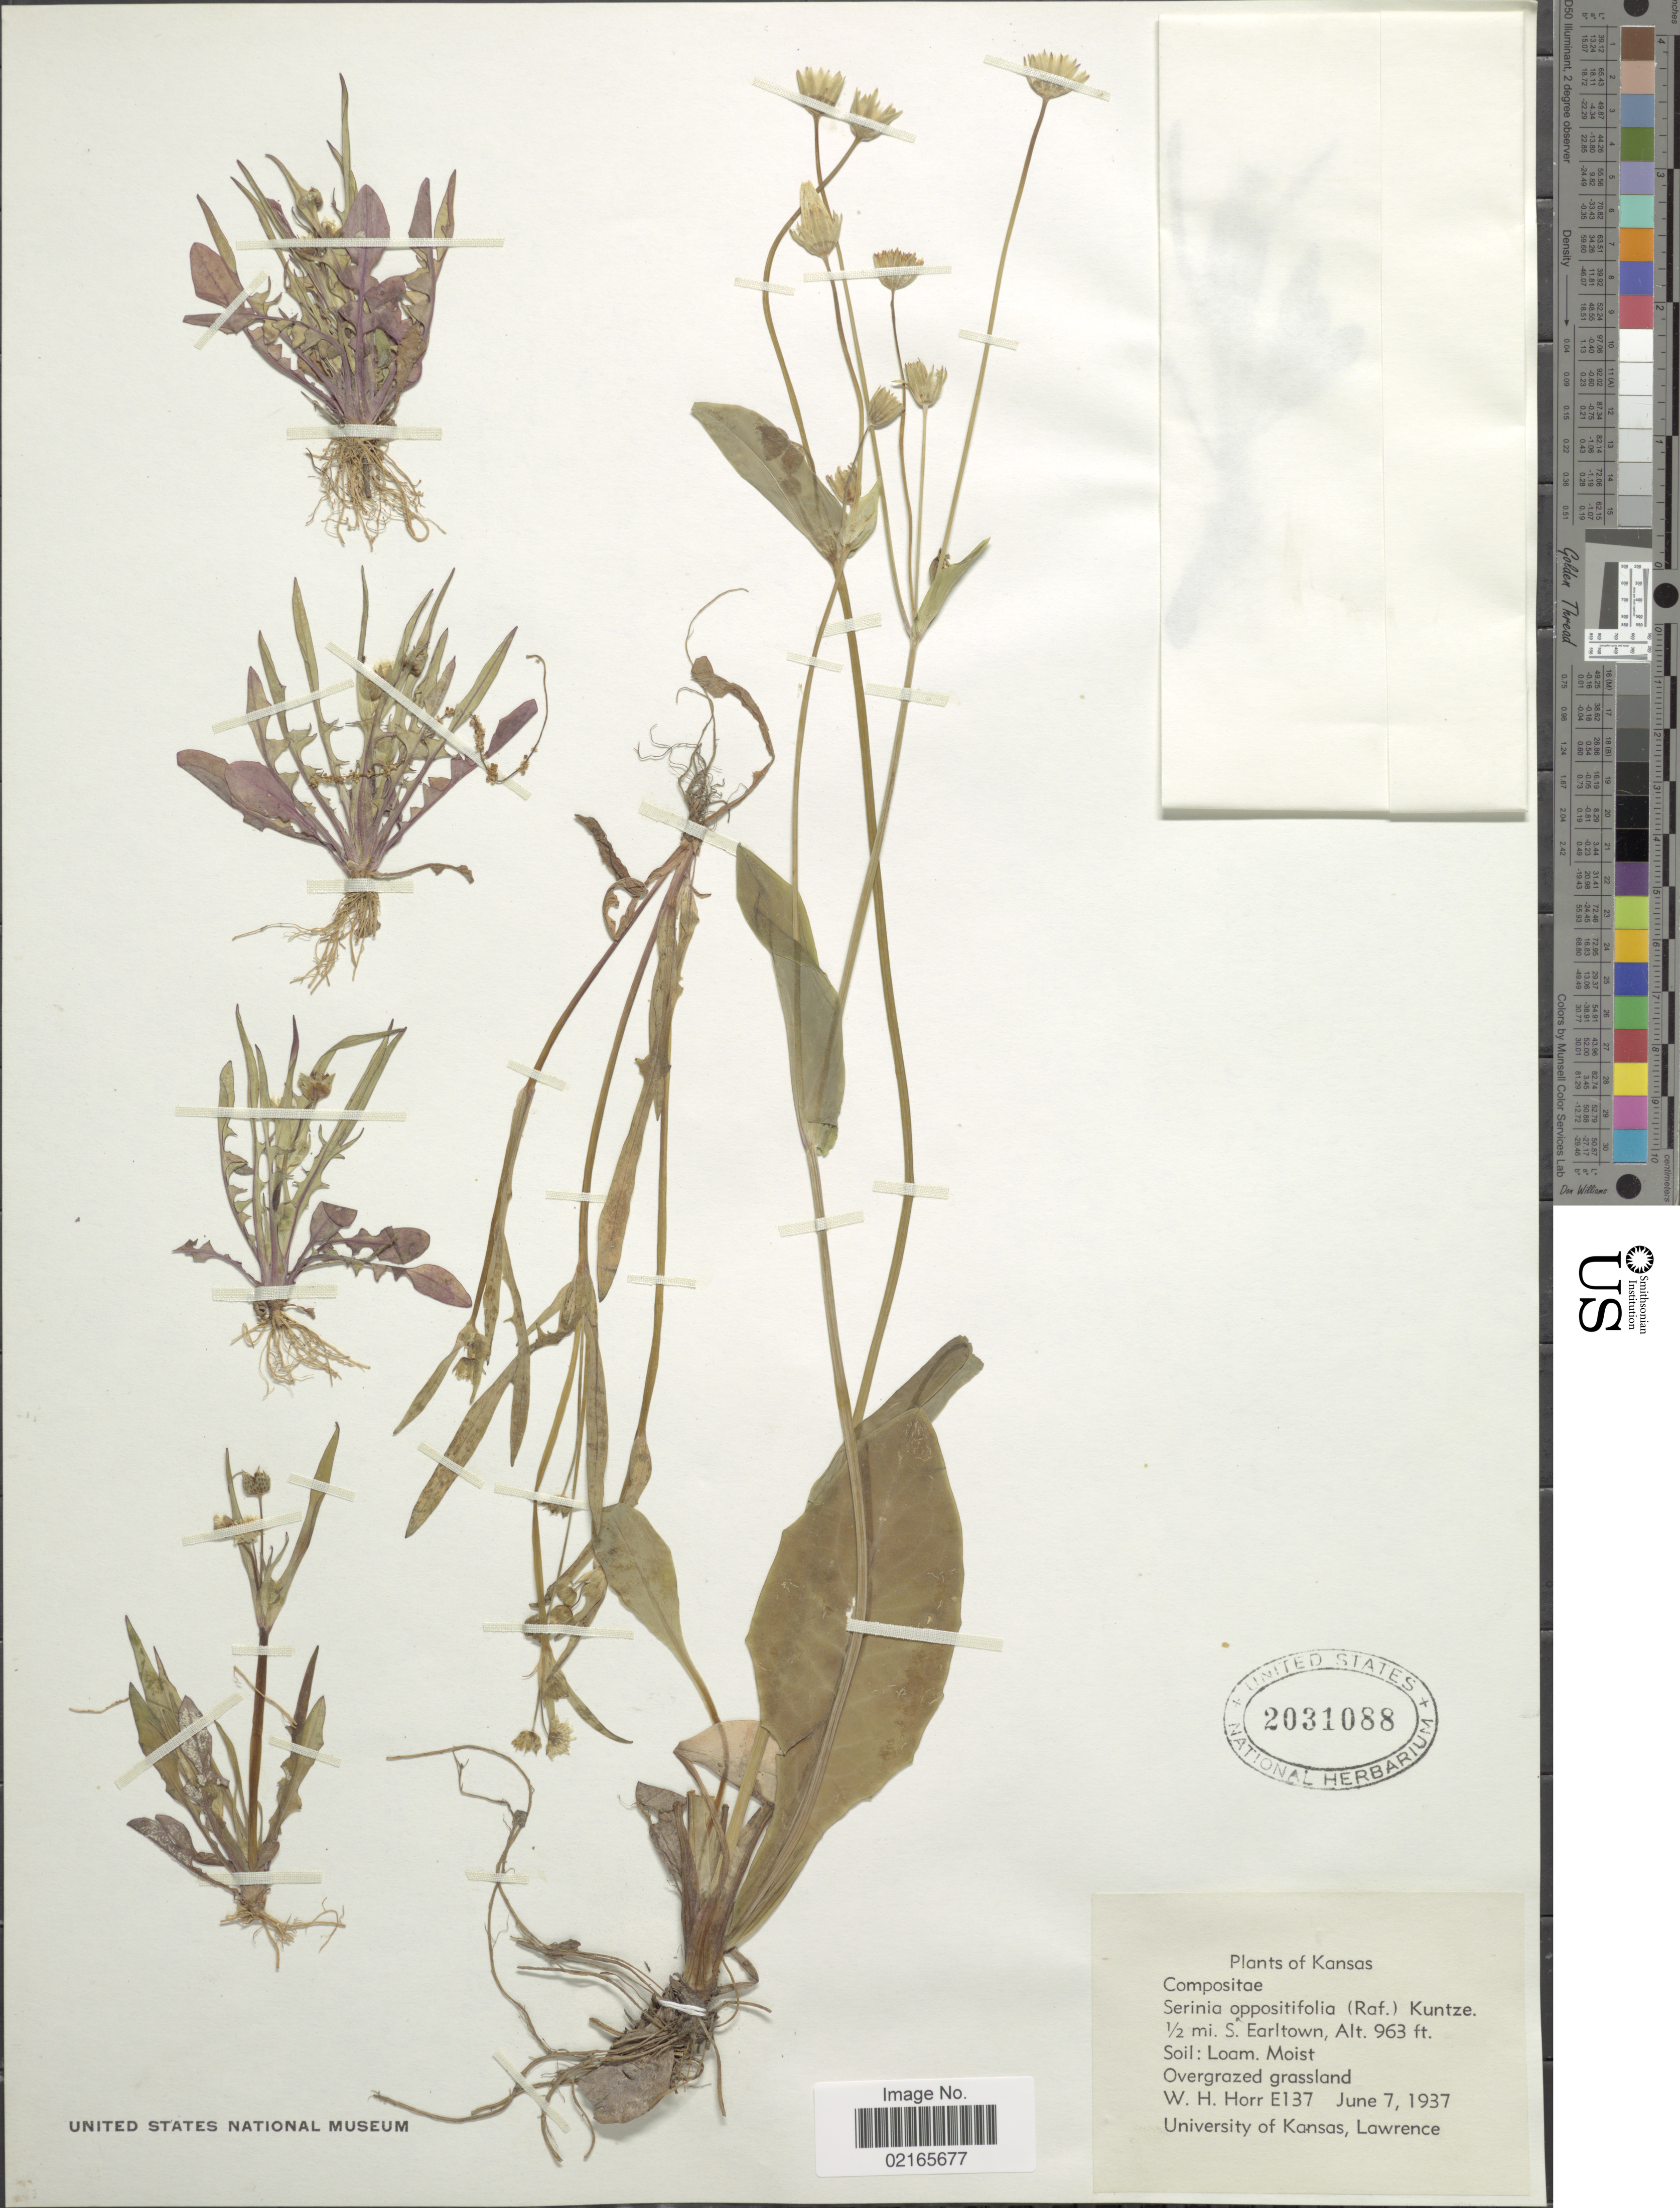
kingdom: Plantae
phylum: Tracheophyta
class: Magnoliopsida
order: Asterales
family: Asteraceae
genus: Krigia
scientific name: Krigia oppositifolia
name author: Raf.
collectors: W. H. Horr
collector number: E137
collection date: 1937-06-07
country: United States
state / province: Kansas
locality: ½ mi. S. Earltown, loam, moist, overgrazed grassland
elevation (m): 294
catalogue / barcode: US 2031088